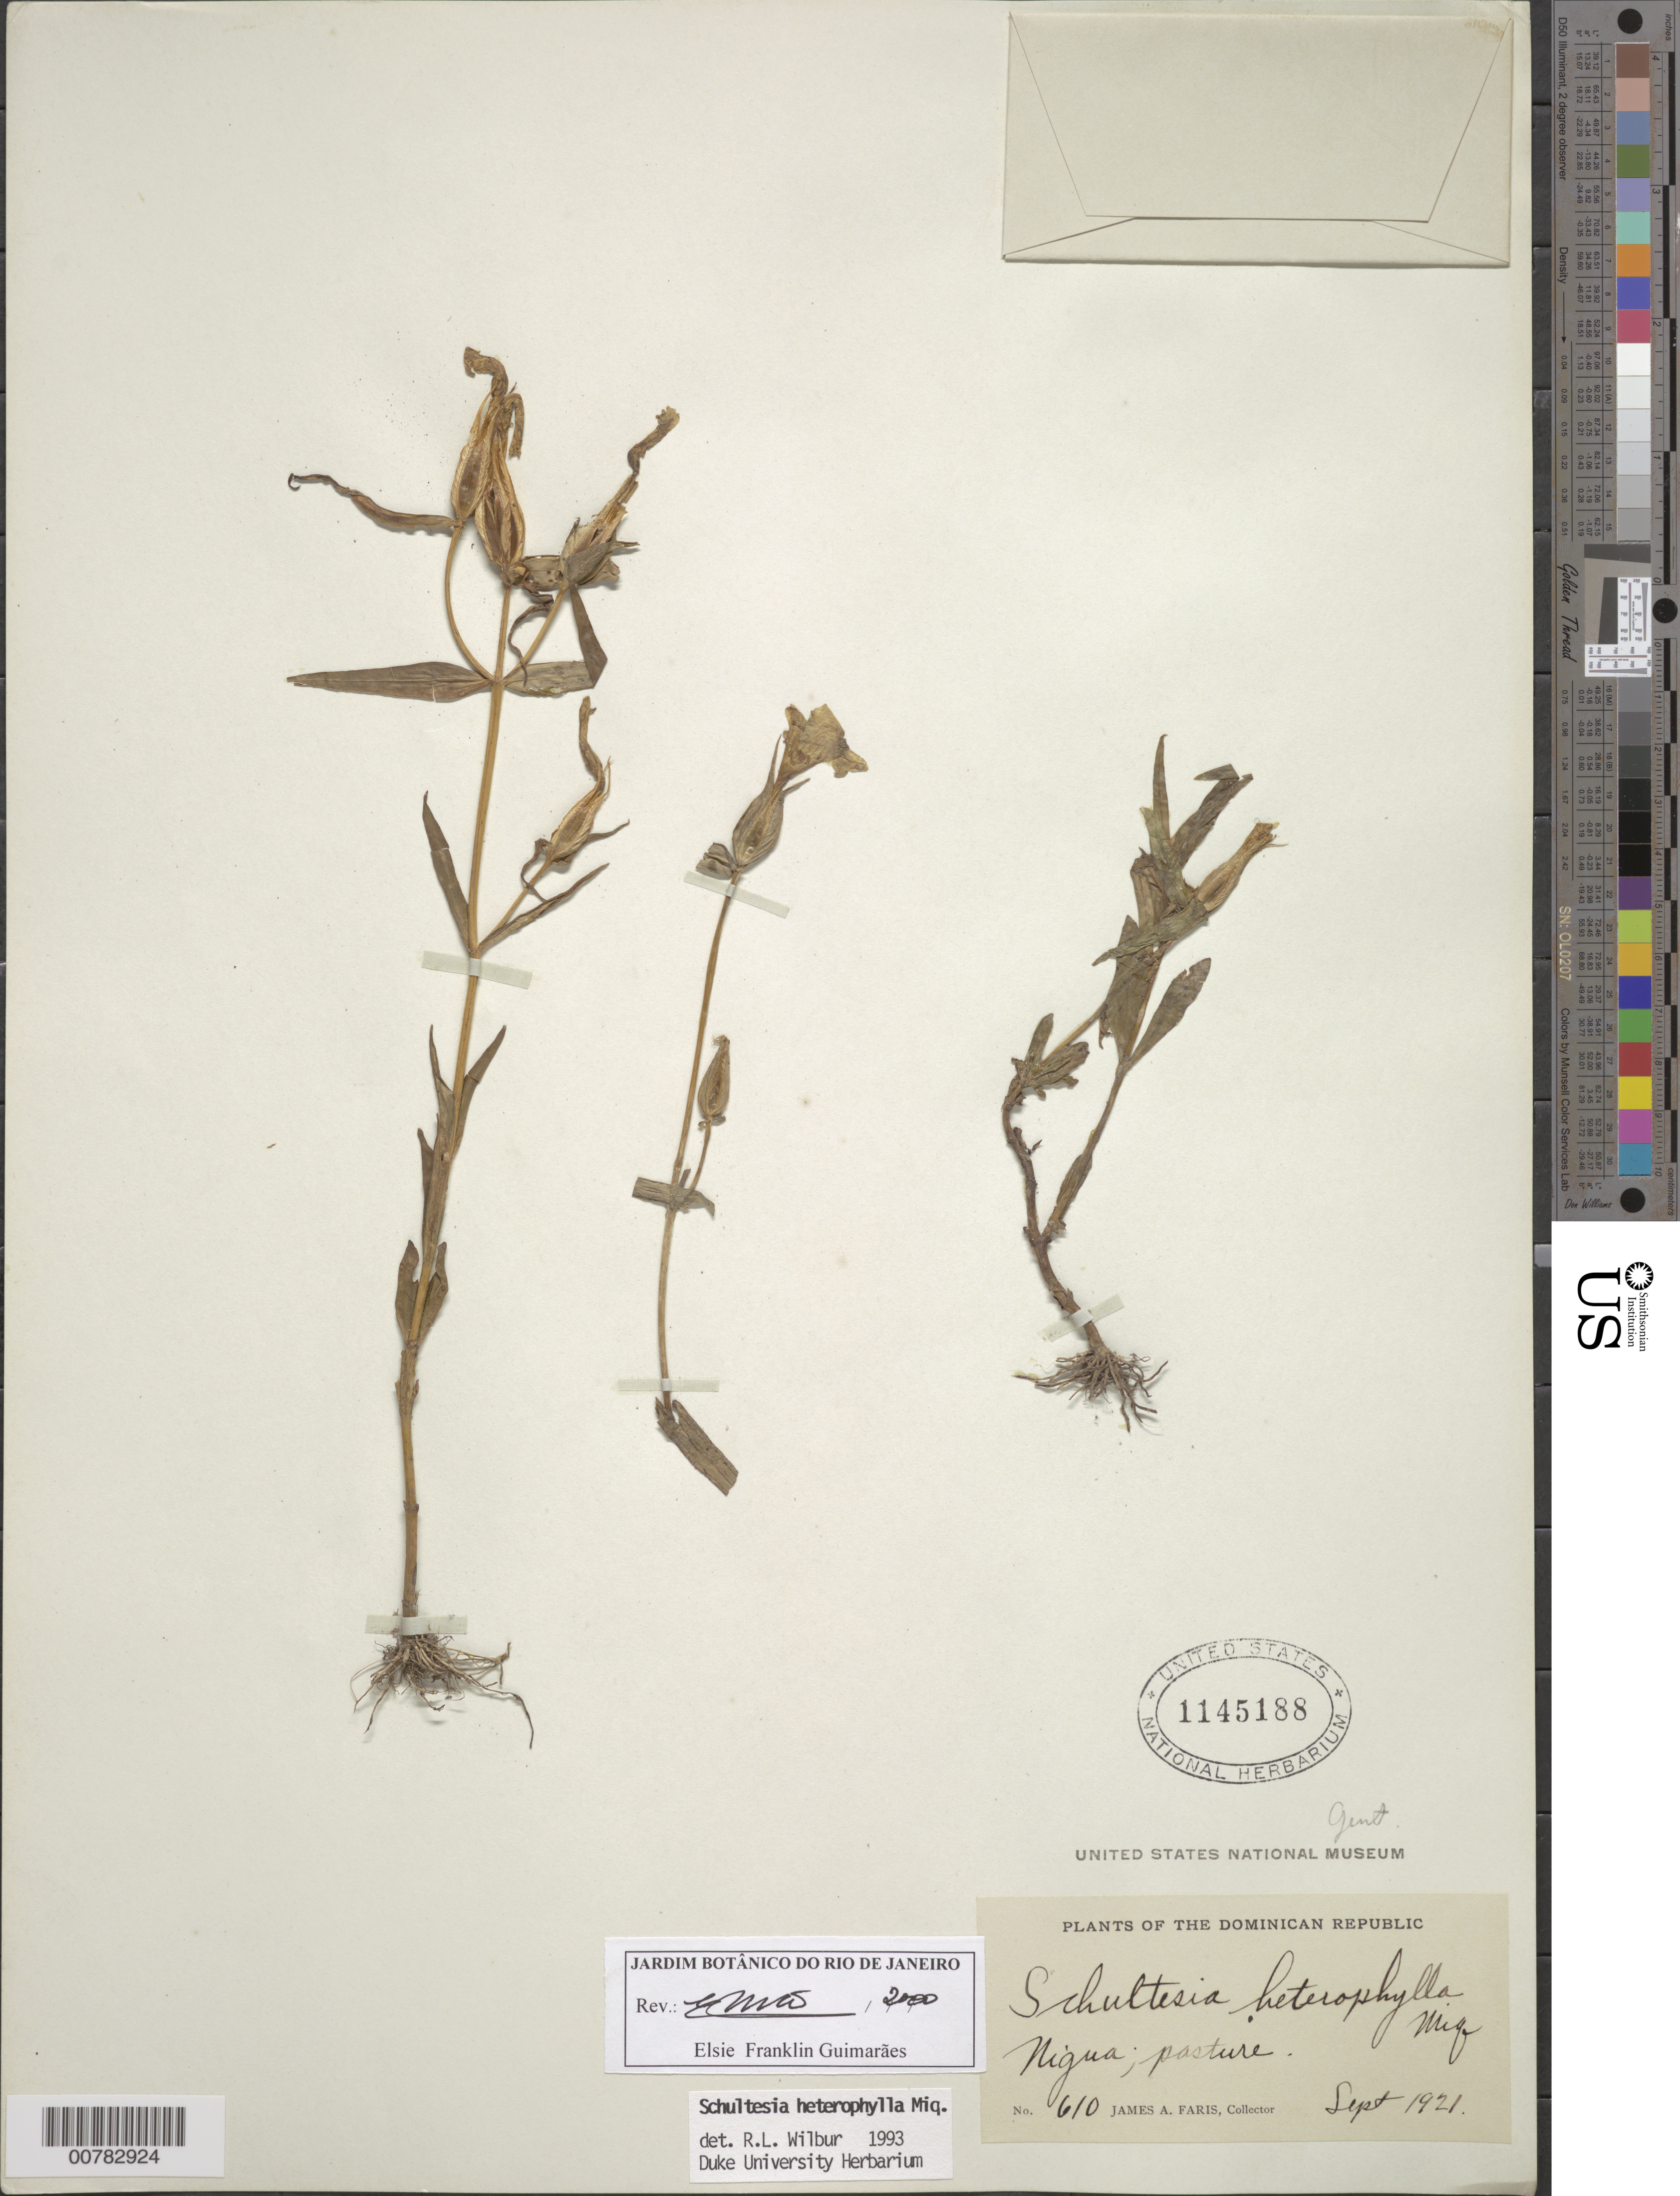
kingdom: Plantae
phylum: Tracheophyta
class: Magnoliopsida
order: Gentianales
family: Gentianaceae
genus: Schultesia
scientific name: Schultesia brachyptera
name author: Cham.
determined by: Franklin, E.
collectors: J. Faris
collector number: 610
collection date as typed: Sep 1910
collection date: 1910-09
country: Dominican Republic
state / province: San Cristóbal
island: Hispaniola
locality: Nigua.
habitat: Pasture.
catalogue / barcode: US 1145188